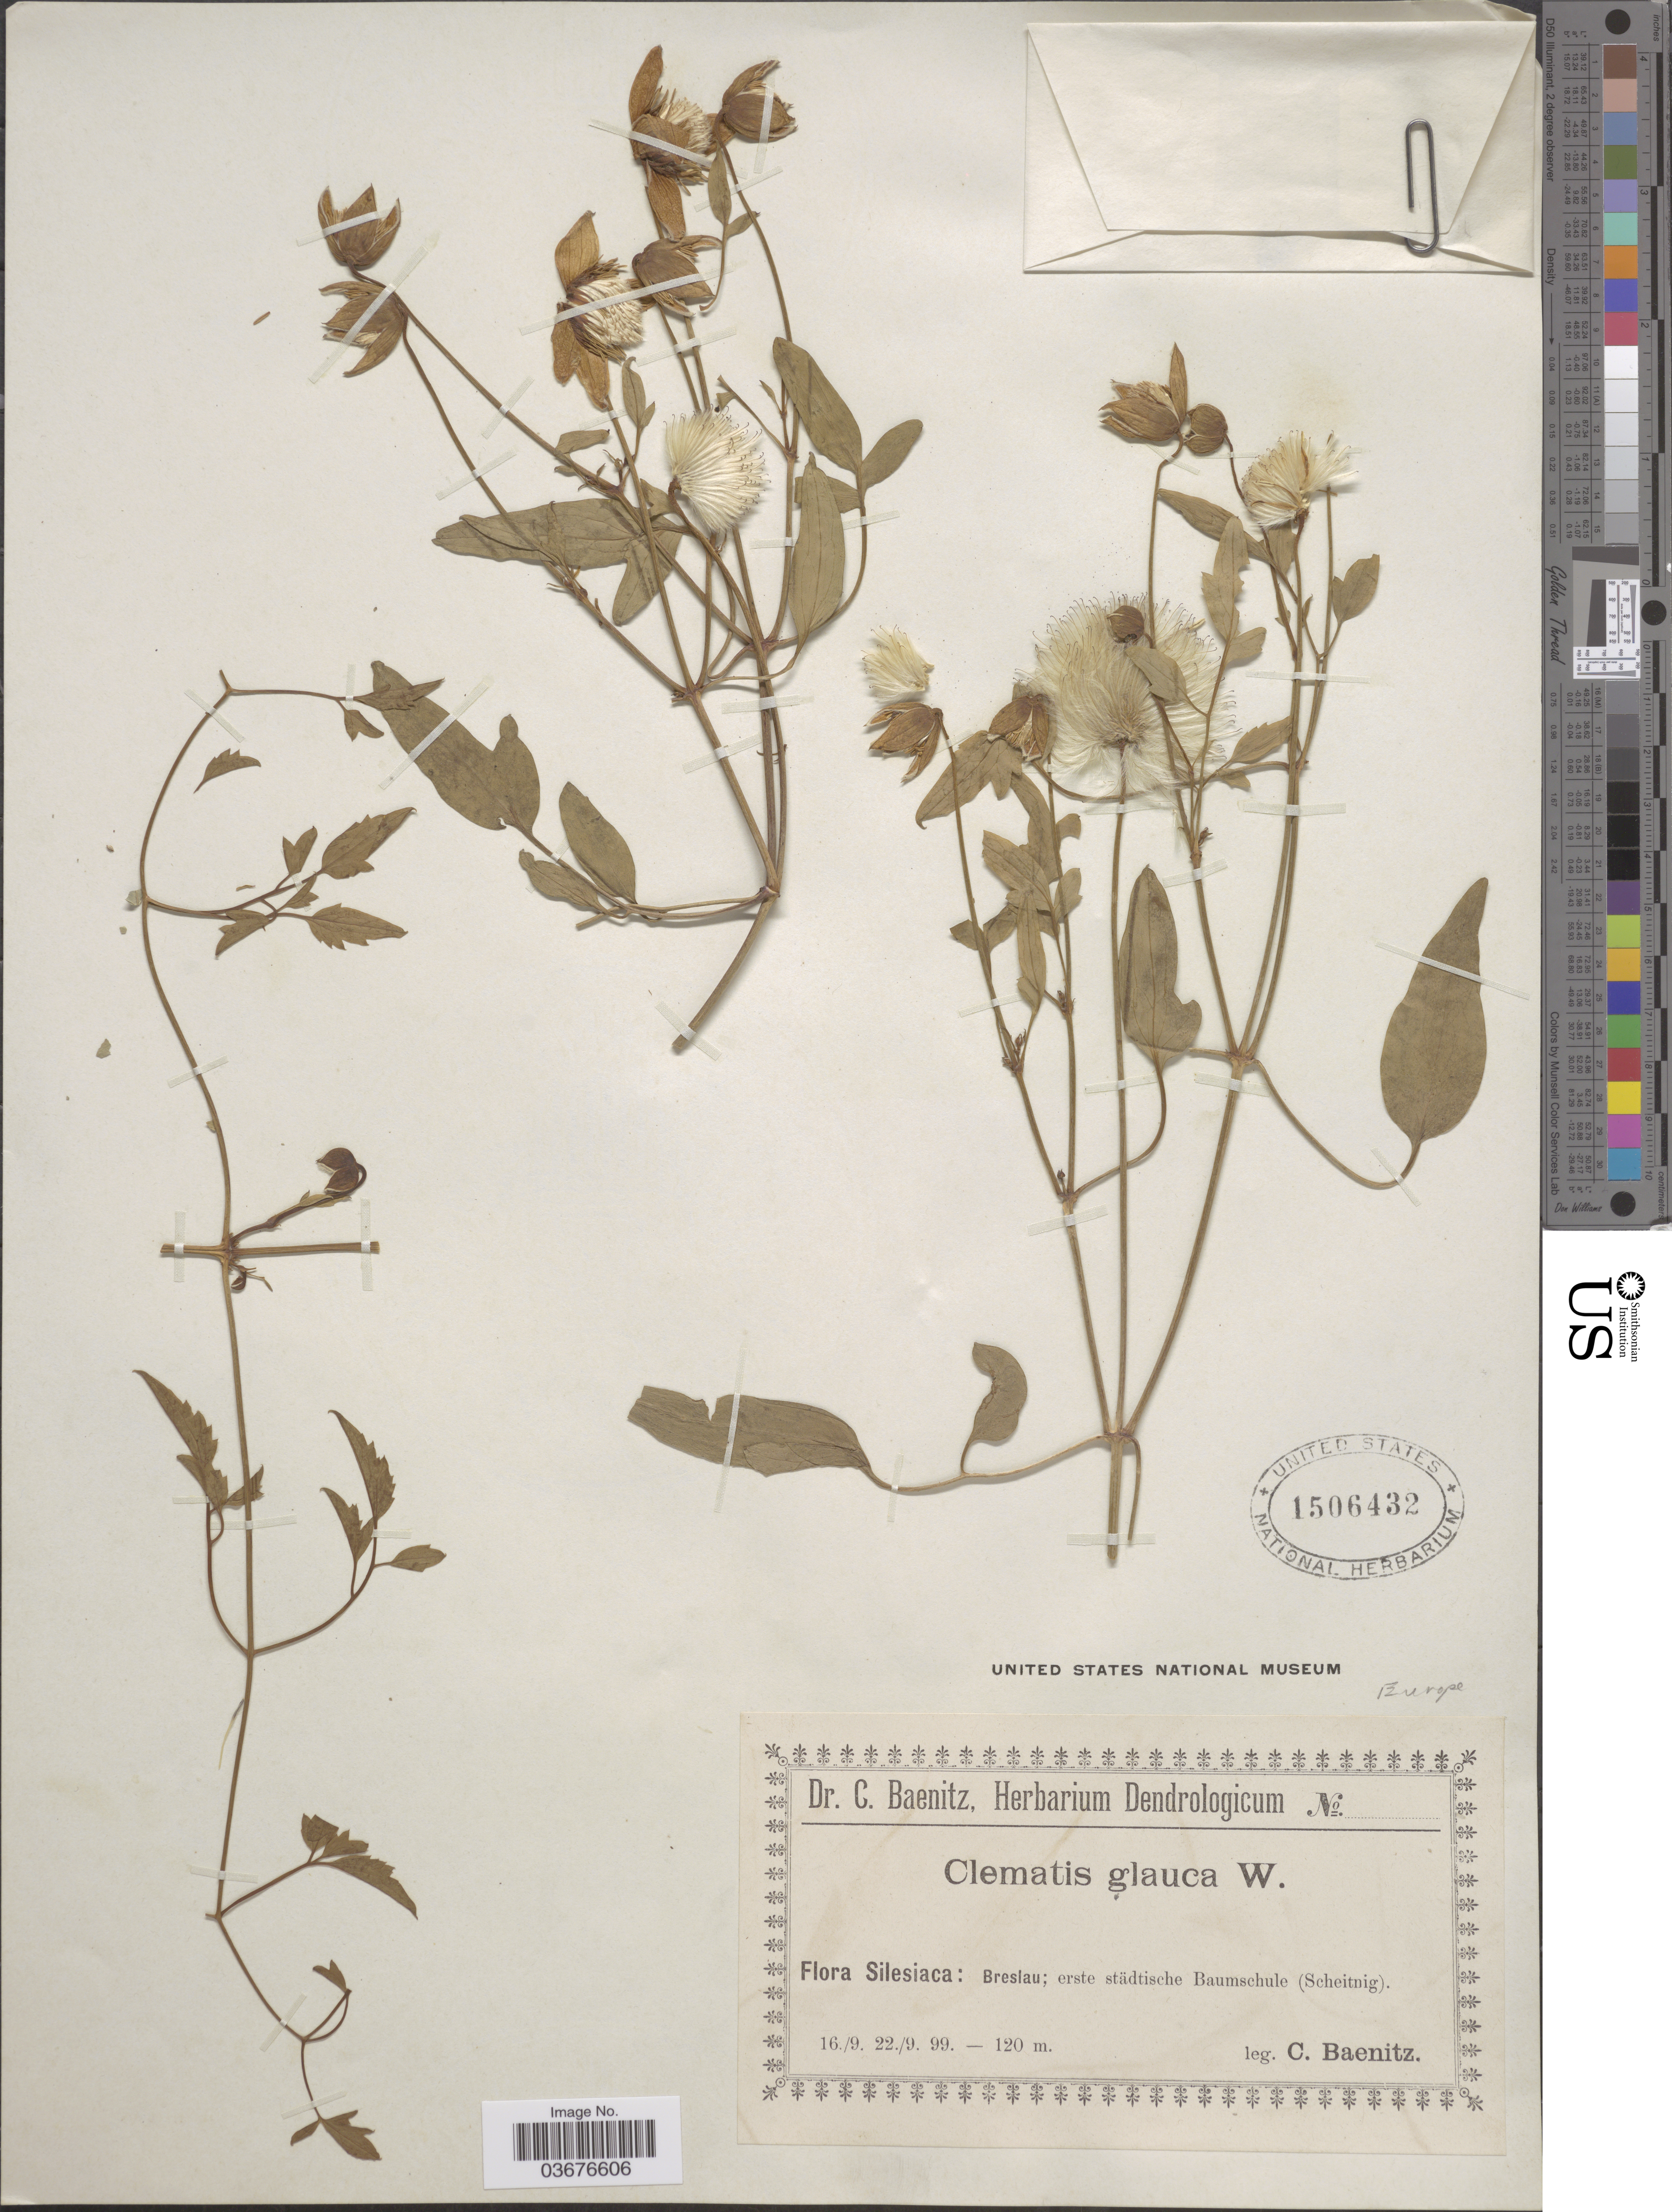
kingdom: Plantae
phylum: Tracheophyta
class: Magnoliopsida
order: Ranunculales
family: Ranunculaceae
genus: Clematis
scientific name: Clematis glauca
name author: Willd.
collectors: C. G. Baenitz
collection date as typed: Transcribed d/m/y: 16/9/99 to 22/9/99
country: Poland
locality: Silesiaca: Breslau; erste städtische Baumschule (Scheitnig).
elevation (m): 120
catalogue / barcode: US 1506432